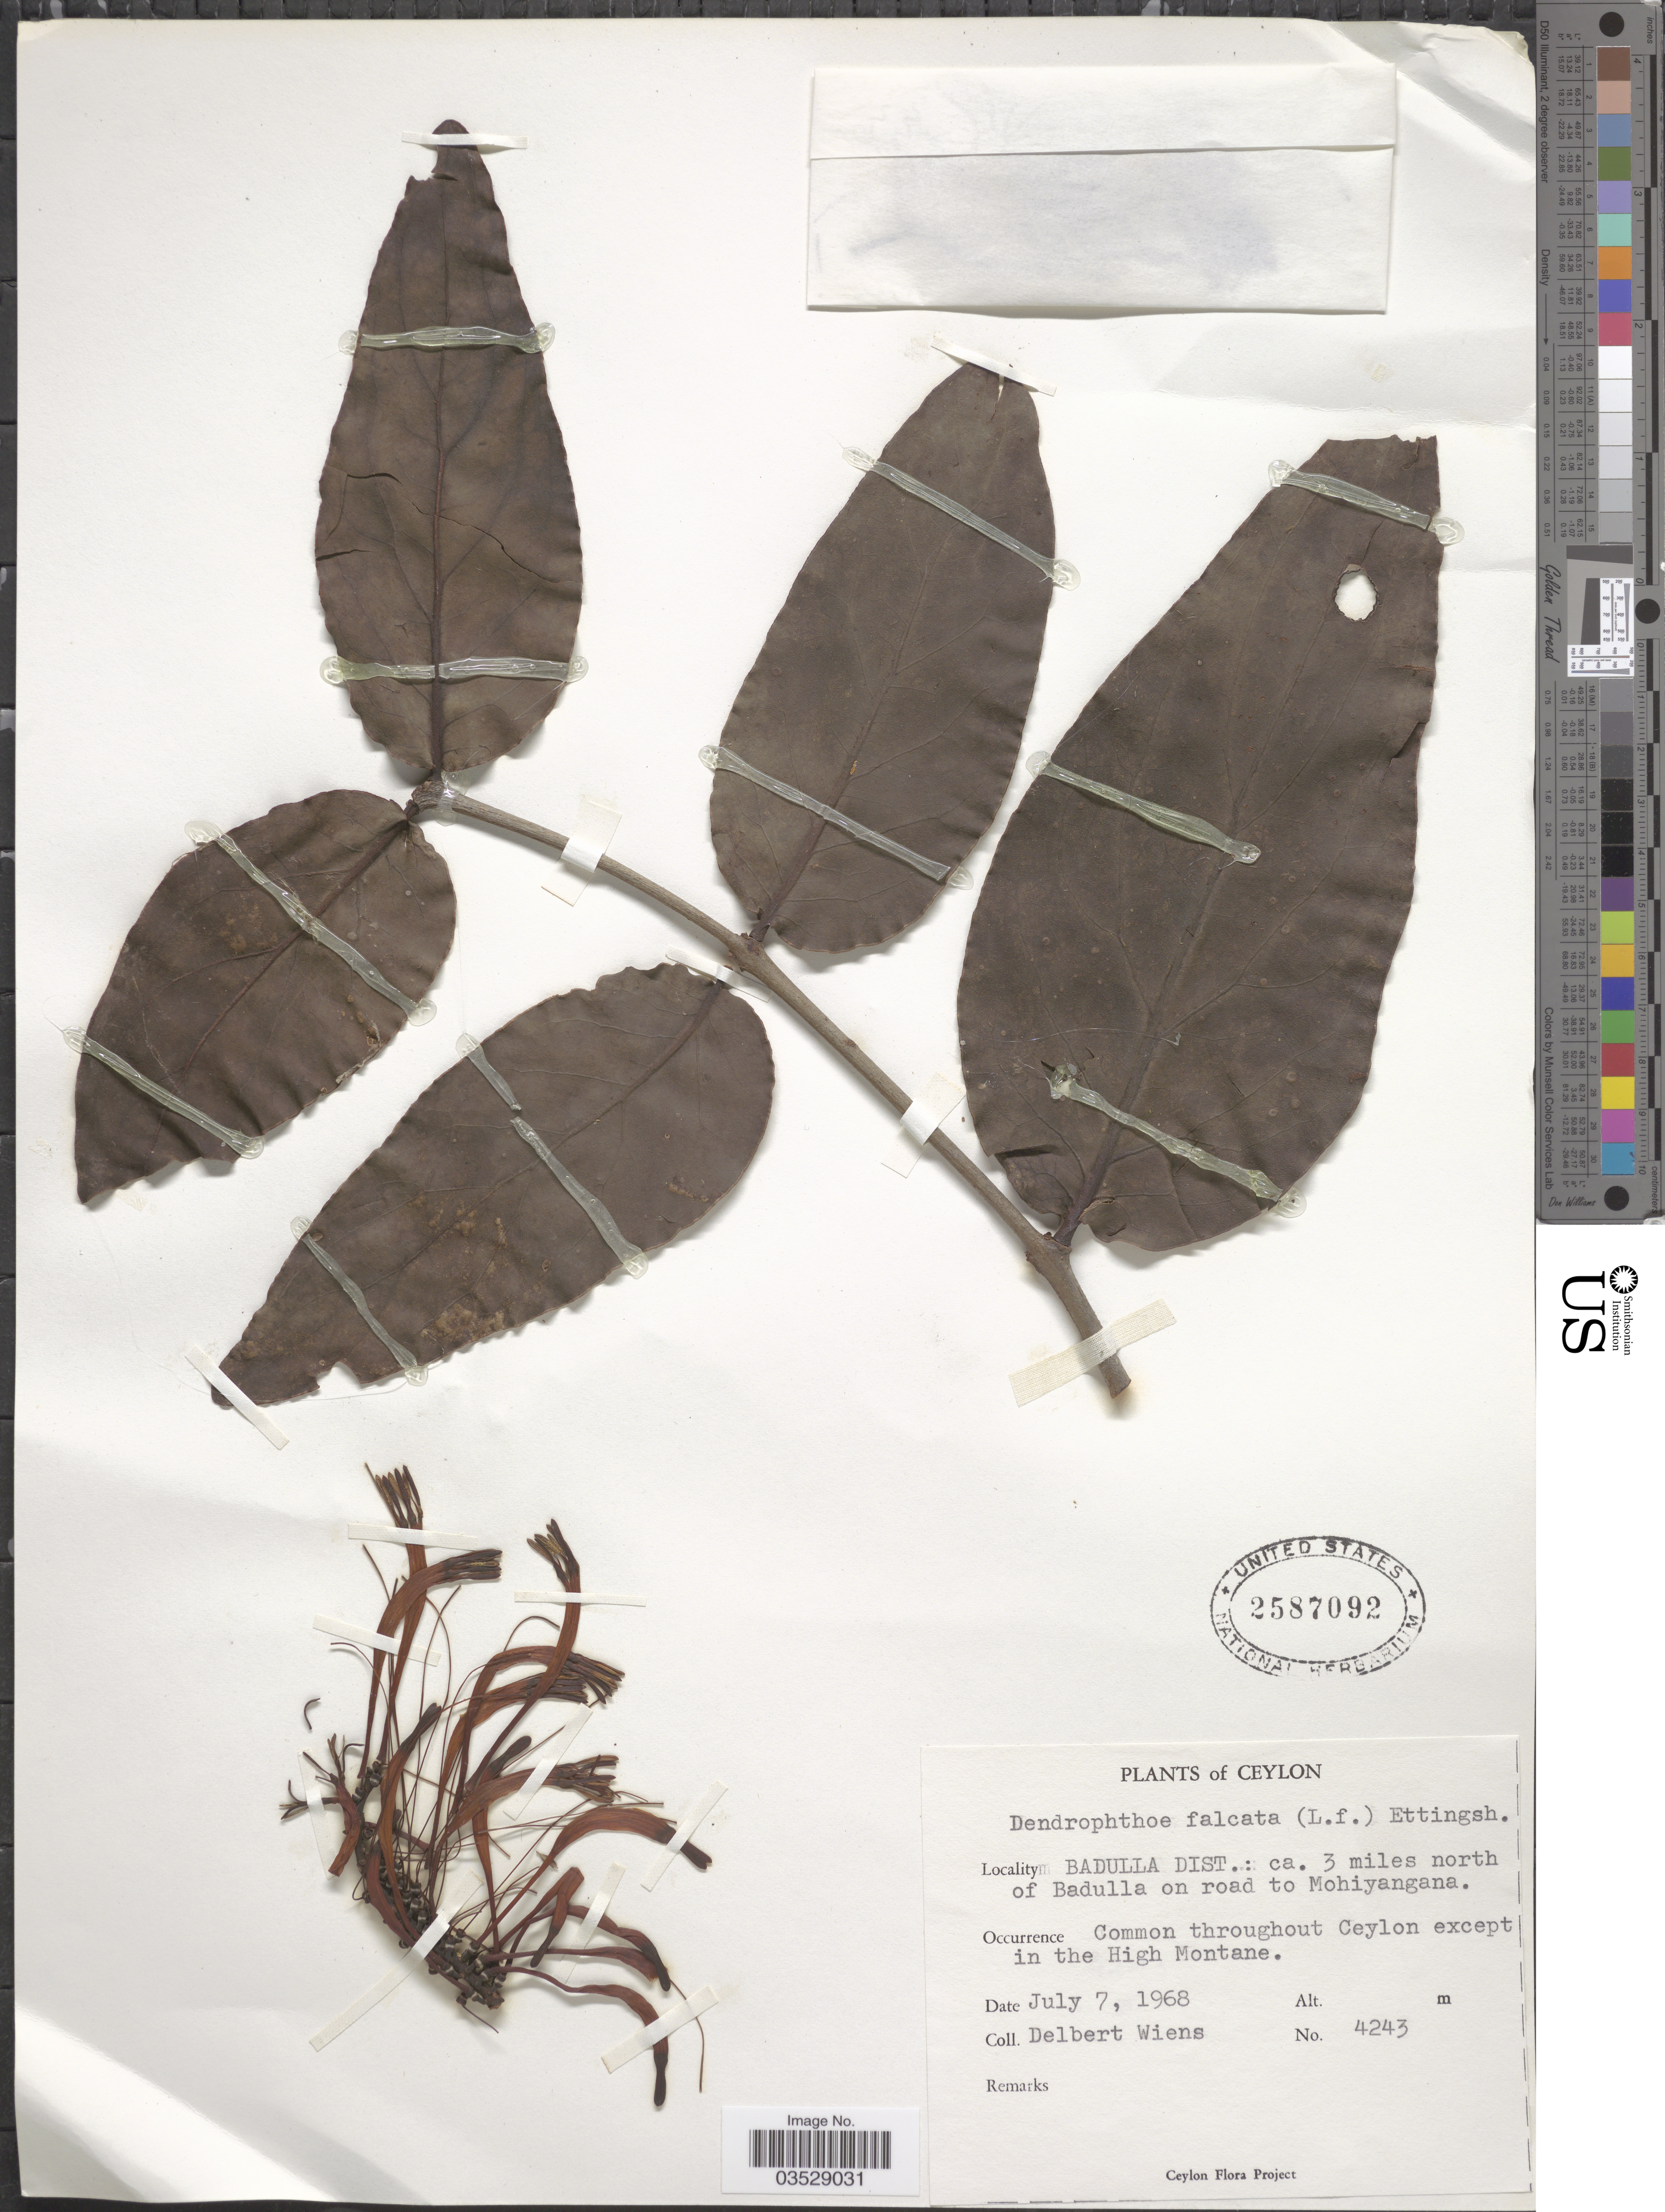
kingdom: Plantae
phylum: Tracheophyta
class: Magnoliopsida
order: Santalales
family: Loranthaceae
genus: Dendrophthoe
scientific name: Dendrophthoe falcata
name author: (L. f.) Ettingsh.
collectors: D. Wiens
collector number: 4243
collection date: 1968-07-07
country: Sri Lanka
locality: Ceylon. Badulla Dist.: ca. 3 miles north of Badulla on road to Mohiyangana. Common throughout Ceylon except in the High Montane.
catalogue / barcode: US 2587092